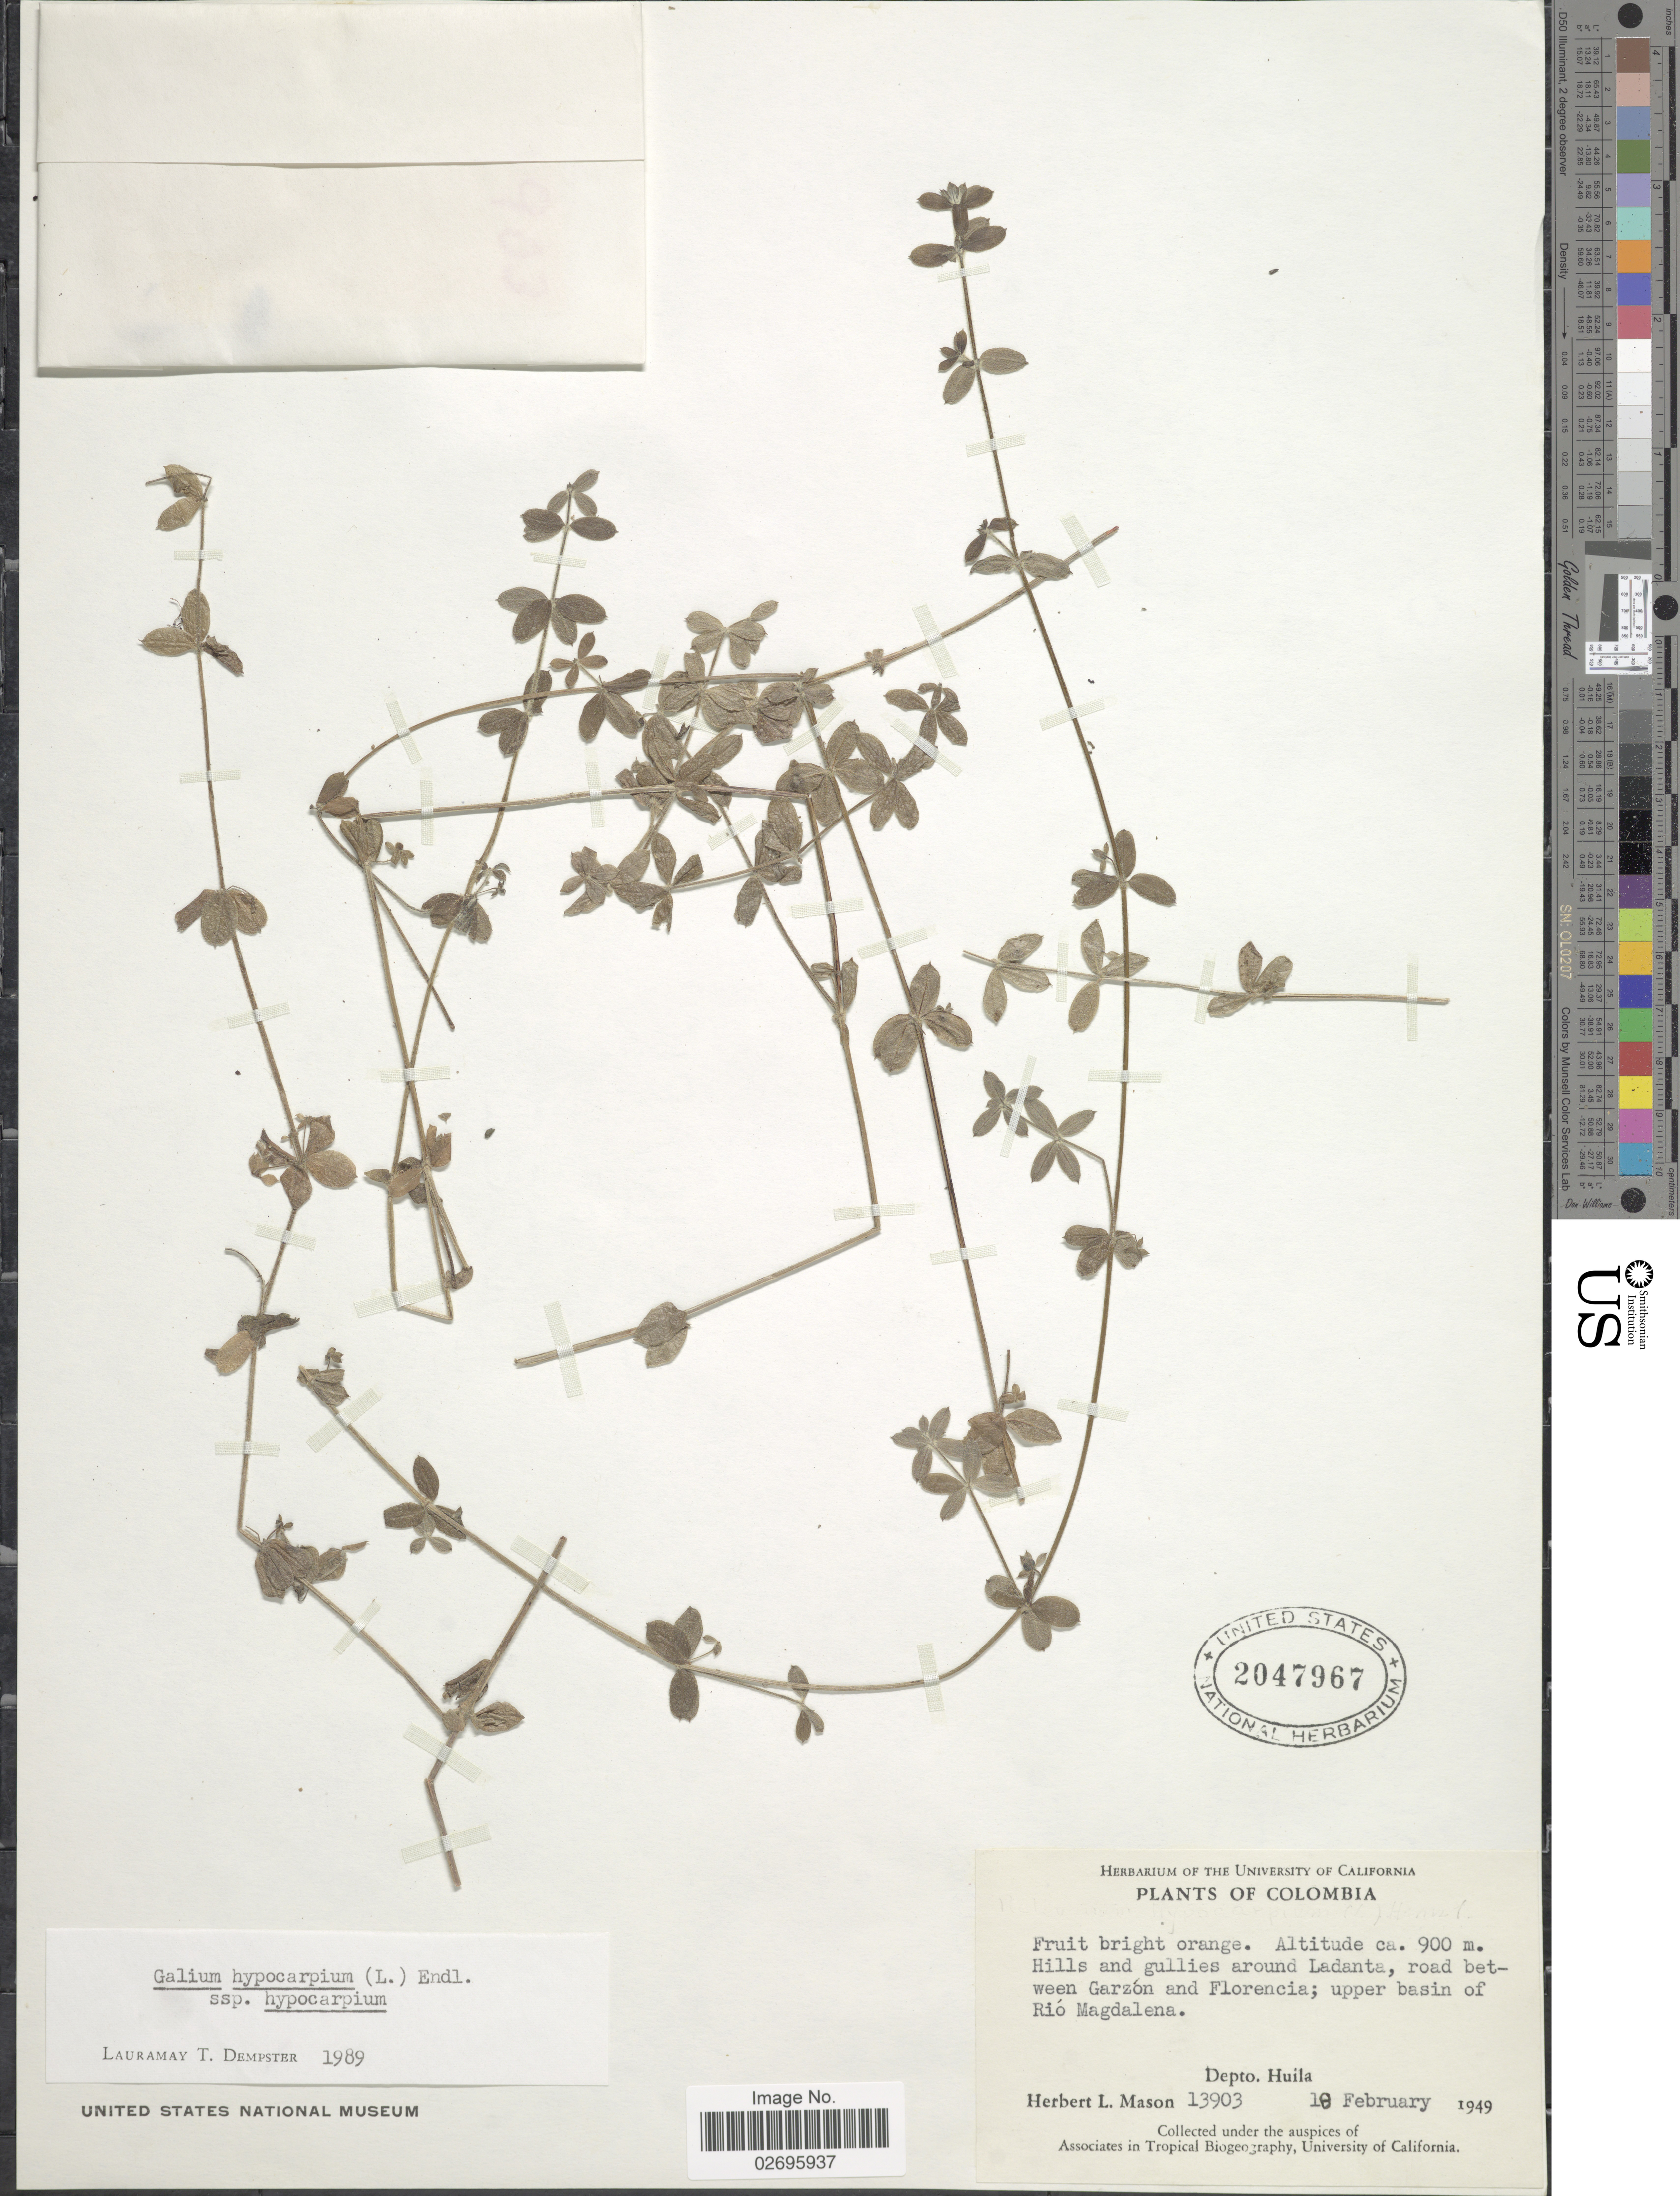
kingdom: Plantae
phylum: Tracheophyta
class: Magnoliopsida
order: Gentianales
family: Rubiaceae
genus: Galium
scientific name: Galium hypocarpium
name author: (L.) Endl. ex Griseb.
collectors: H. L. Mason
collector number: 13903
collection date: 1949-02-18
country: Colombia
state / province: Huila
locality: Hills and gullies around Ladanta, road between Garzón and florencia; upper basin of Río Magdalena, Depto. Huila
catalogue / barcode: US 2047967